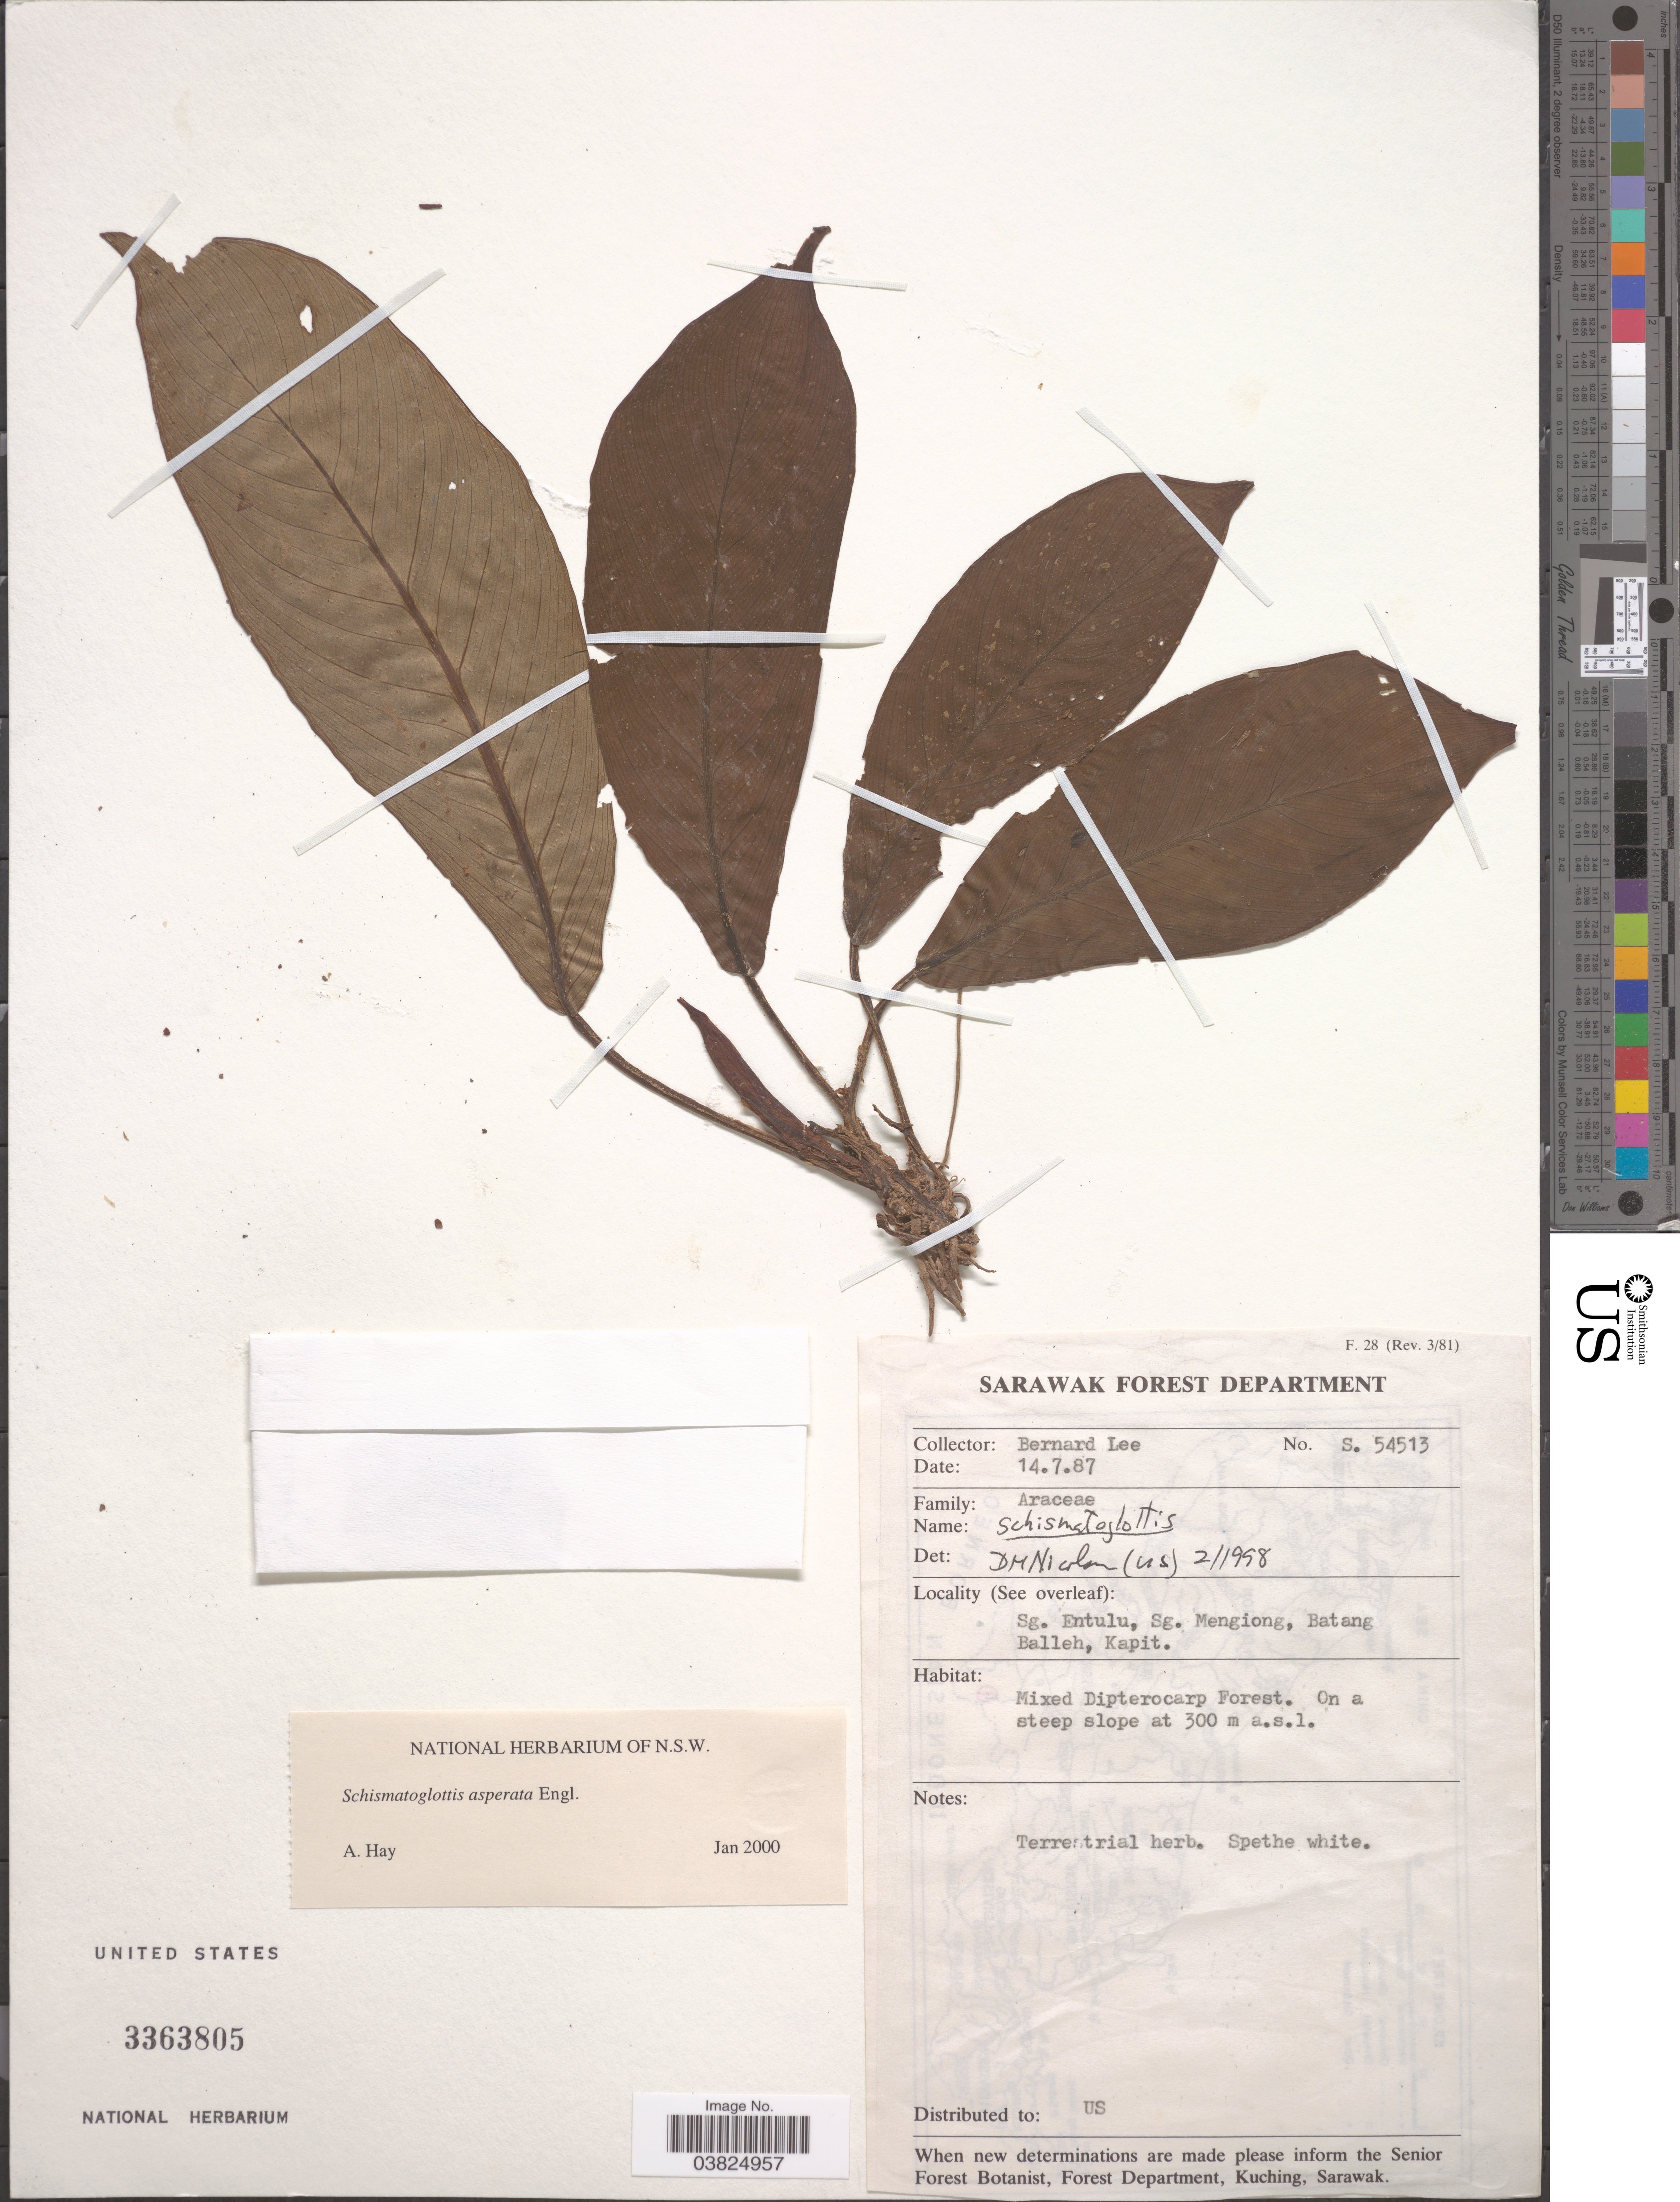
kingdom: Plantae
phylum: Tracheophyta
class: Liliopsida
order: Alismatales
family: Araceae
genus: Schismatoglottis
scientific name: Schismatoglottis asperata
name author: Engl.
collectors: B. Lee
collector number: S.54513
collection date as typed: Transcribed d/m/y: 14/7/87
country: Malaysia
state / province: Sarawak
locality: Sg. Entulu, Sg. Mengiong, Batang Balleh, Kapit.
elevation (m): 300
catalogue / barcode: US 3363805